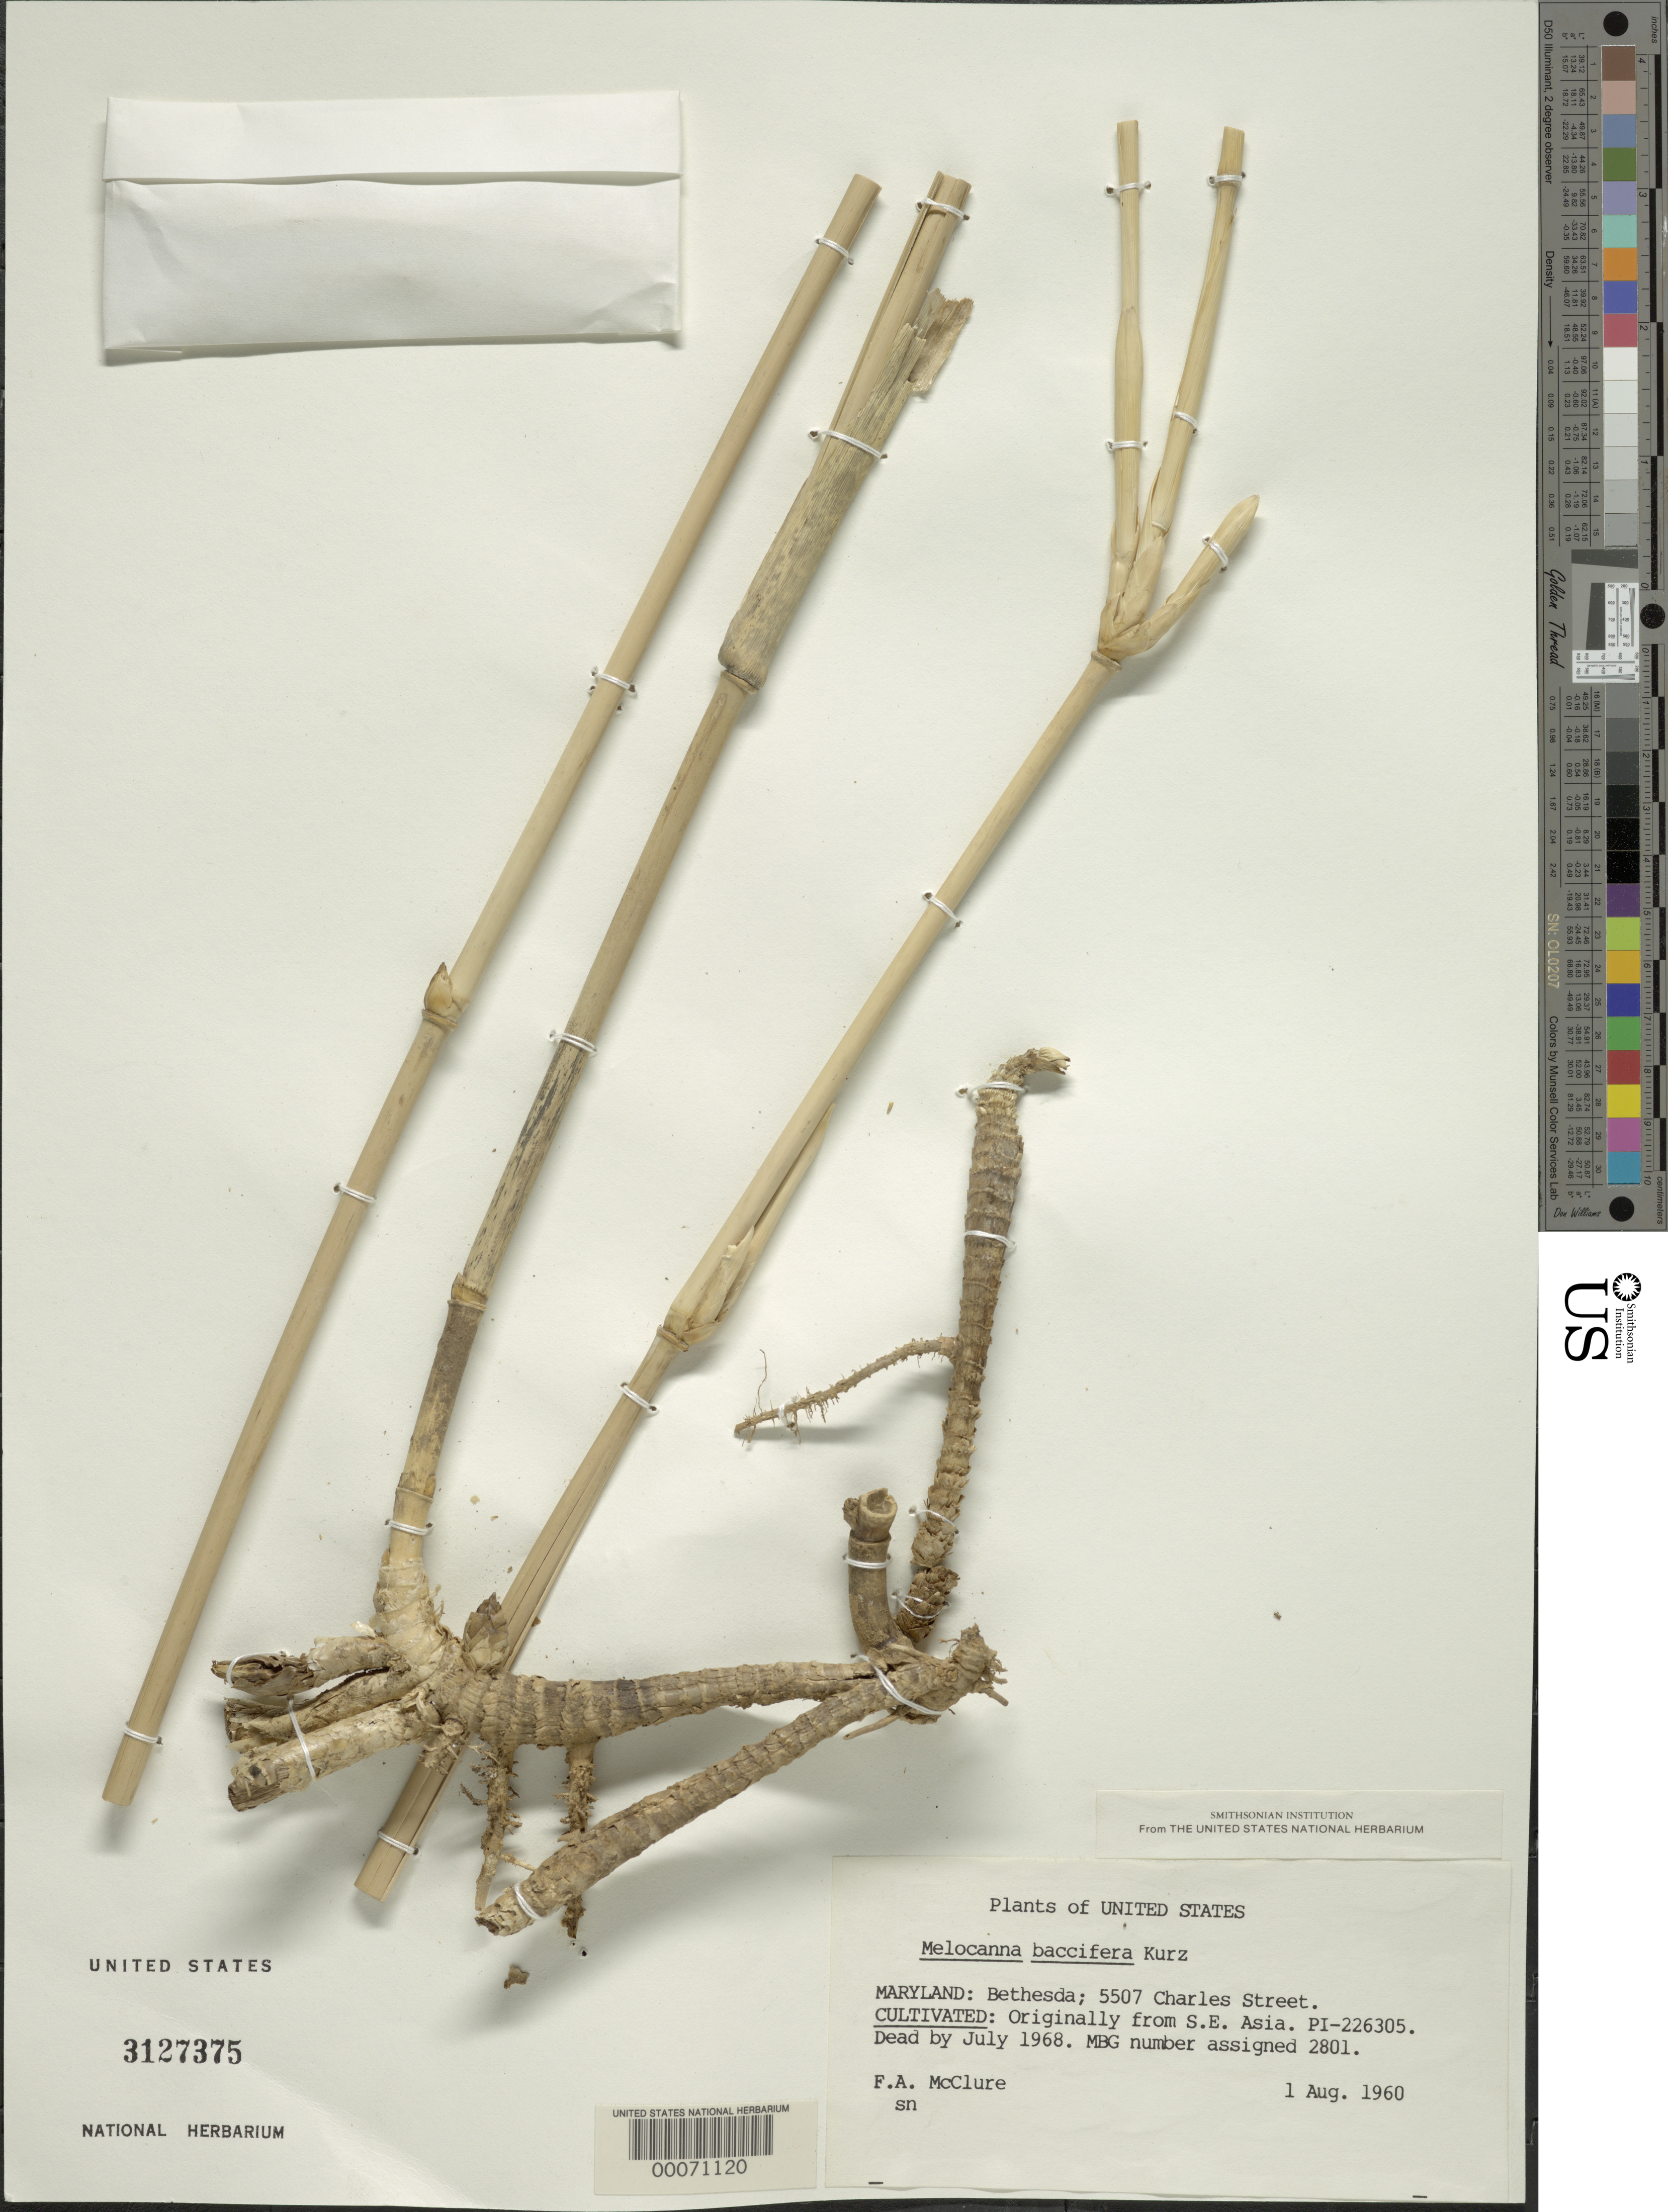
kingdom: Plantae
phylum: Tracheophyta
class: Liliopsida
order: Poales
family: Poaceae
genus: Melocanna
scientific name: Melocanna baccifera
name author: (Roxb.) Kurz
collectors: F. A. McClure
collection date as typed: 01 Aug 1960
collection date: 1960-08-01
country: United States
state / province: Maryland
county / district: Montgomery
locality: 5507 Charles Street, Bethesda (McClure's garden)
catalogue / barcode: US 3127375